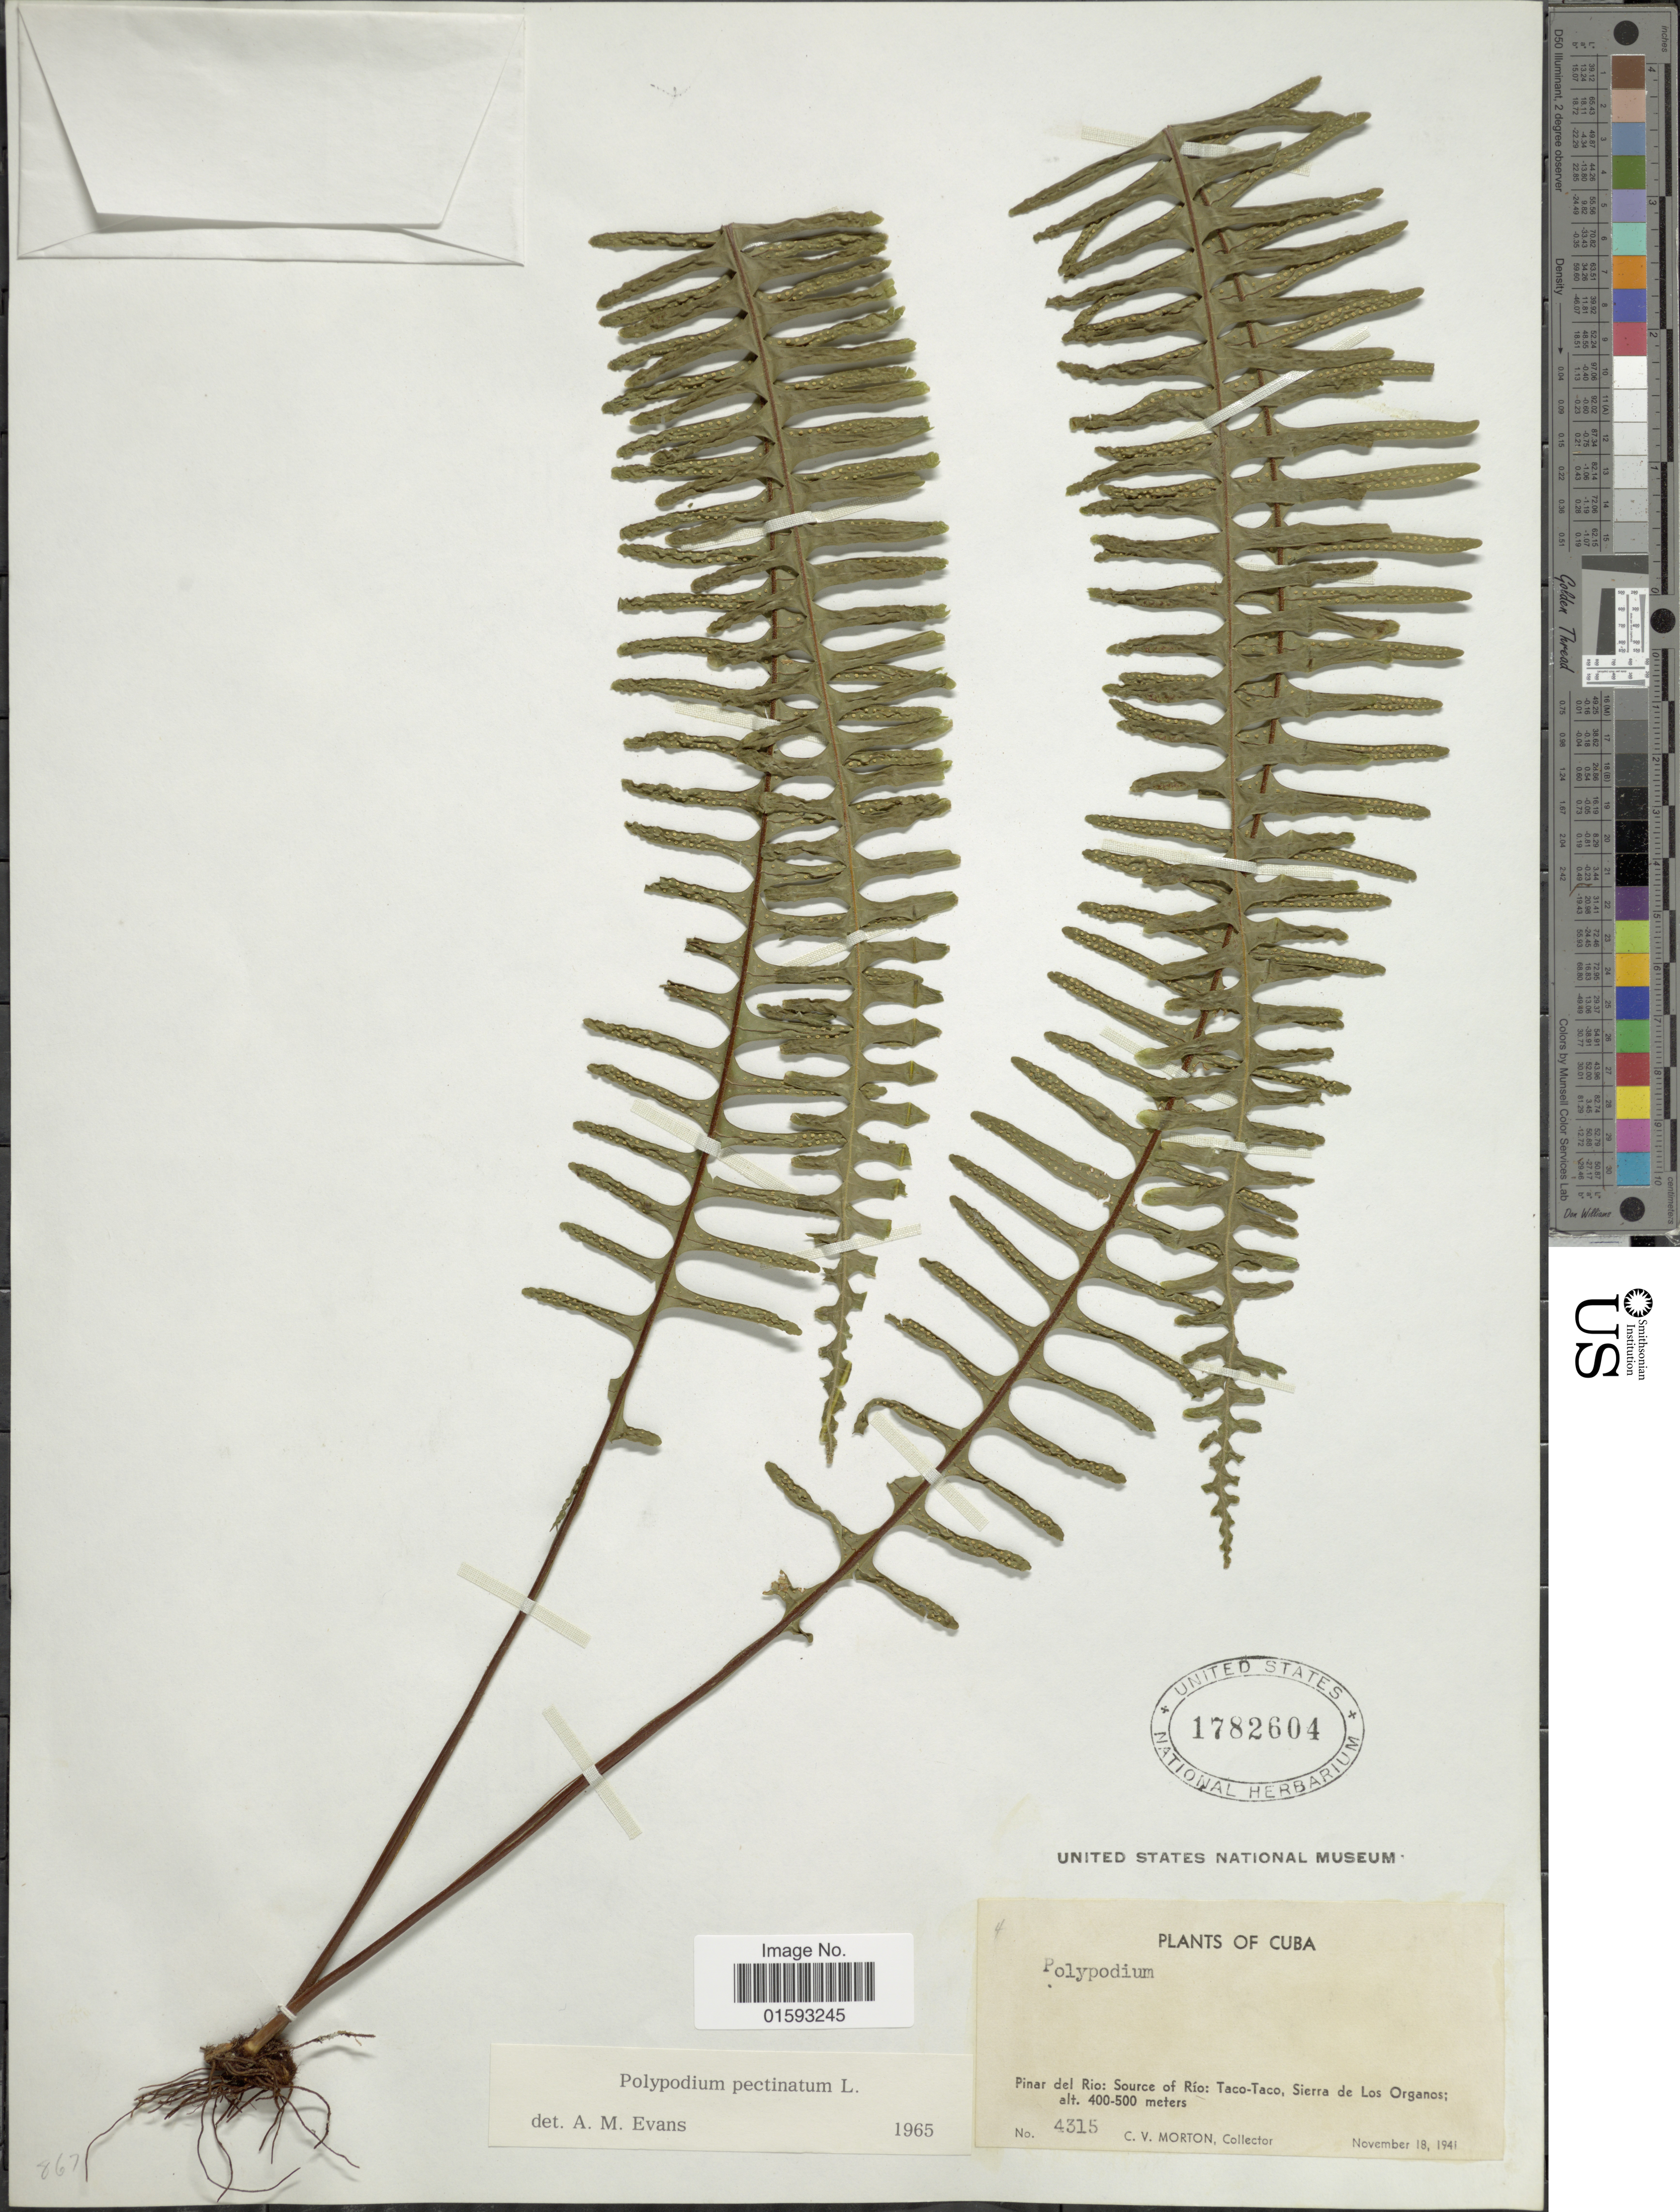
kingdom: Plantae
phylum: Tracheophyta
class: Polypodiopsida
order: Polypodiales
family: Polypodiaceae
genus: Pecluma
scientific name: Pecluma pectinata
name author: (L.) M.G. Price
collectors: C. V. Morton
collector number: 4315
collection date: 1941-11-18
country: Cuba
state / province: Pinar del Río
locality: Source of Rio: Taco Taco, Sierra de Los Organos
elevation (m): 400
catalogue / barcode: US 1782604